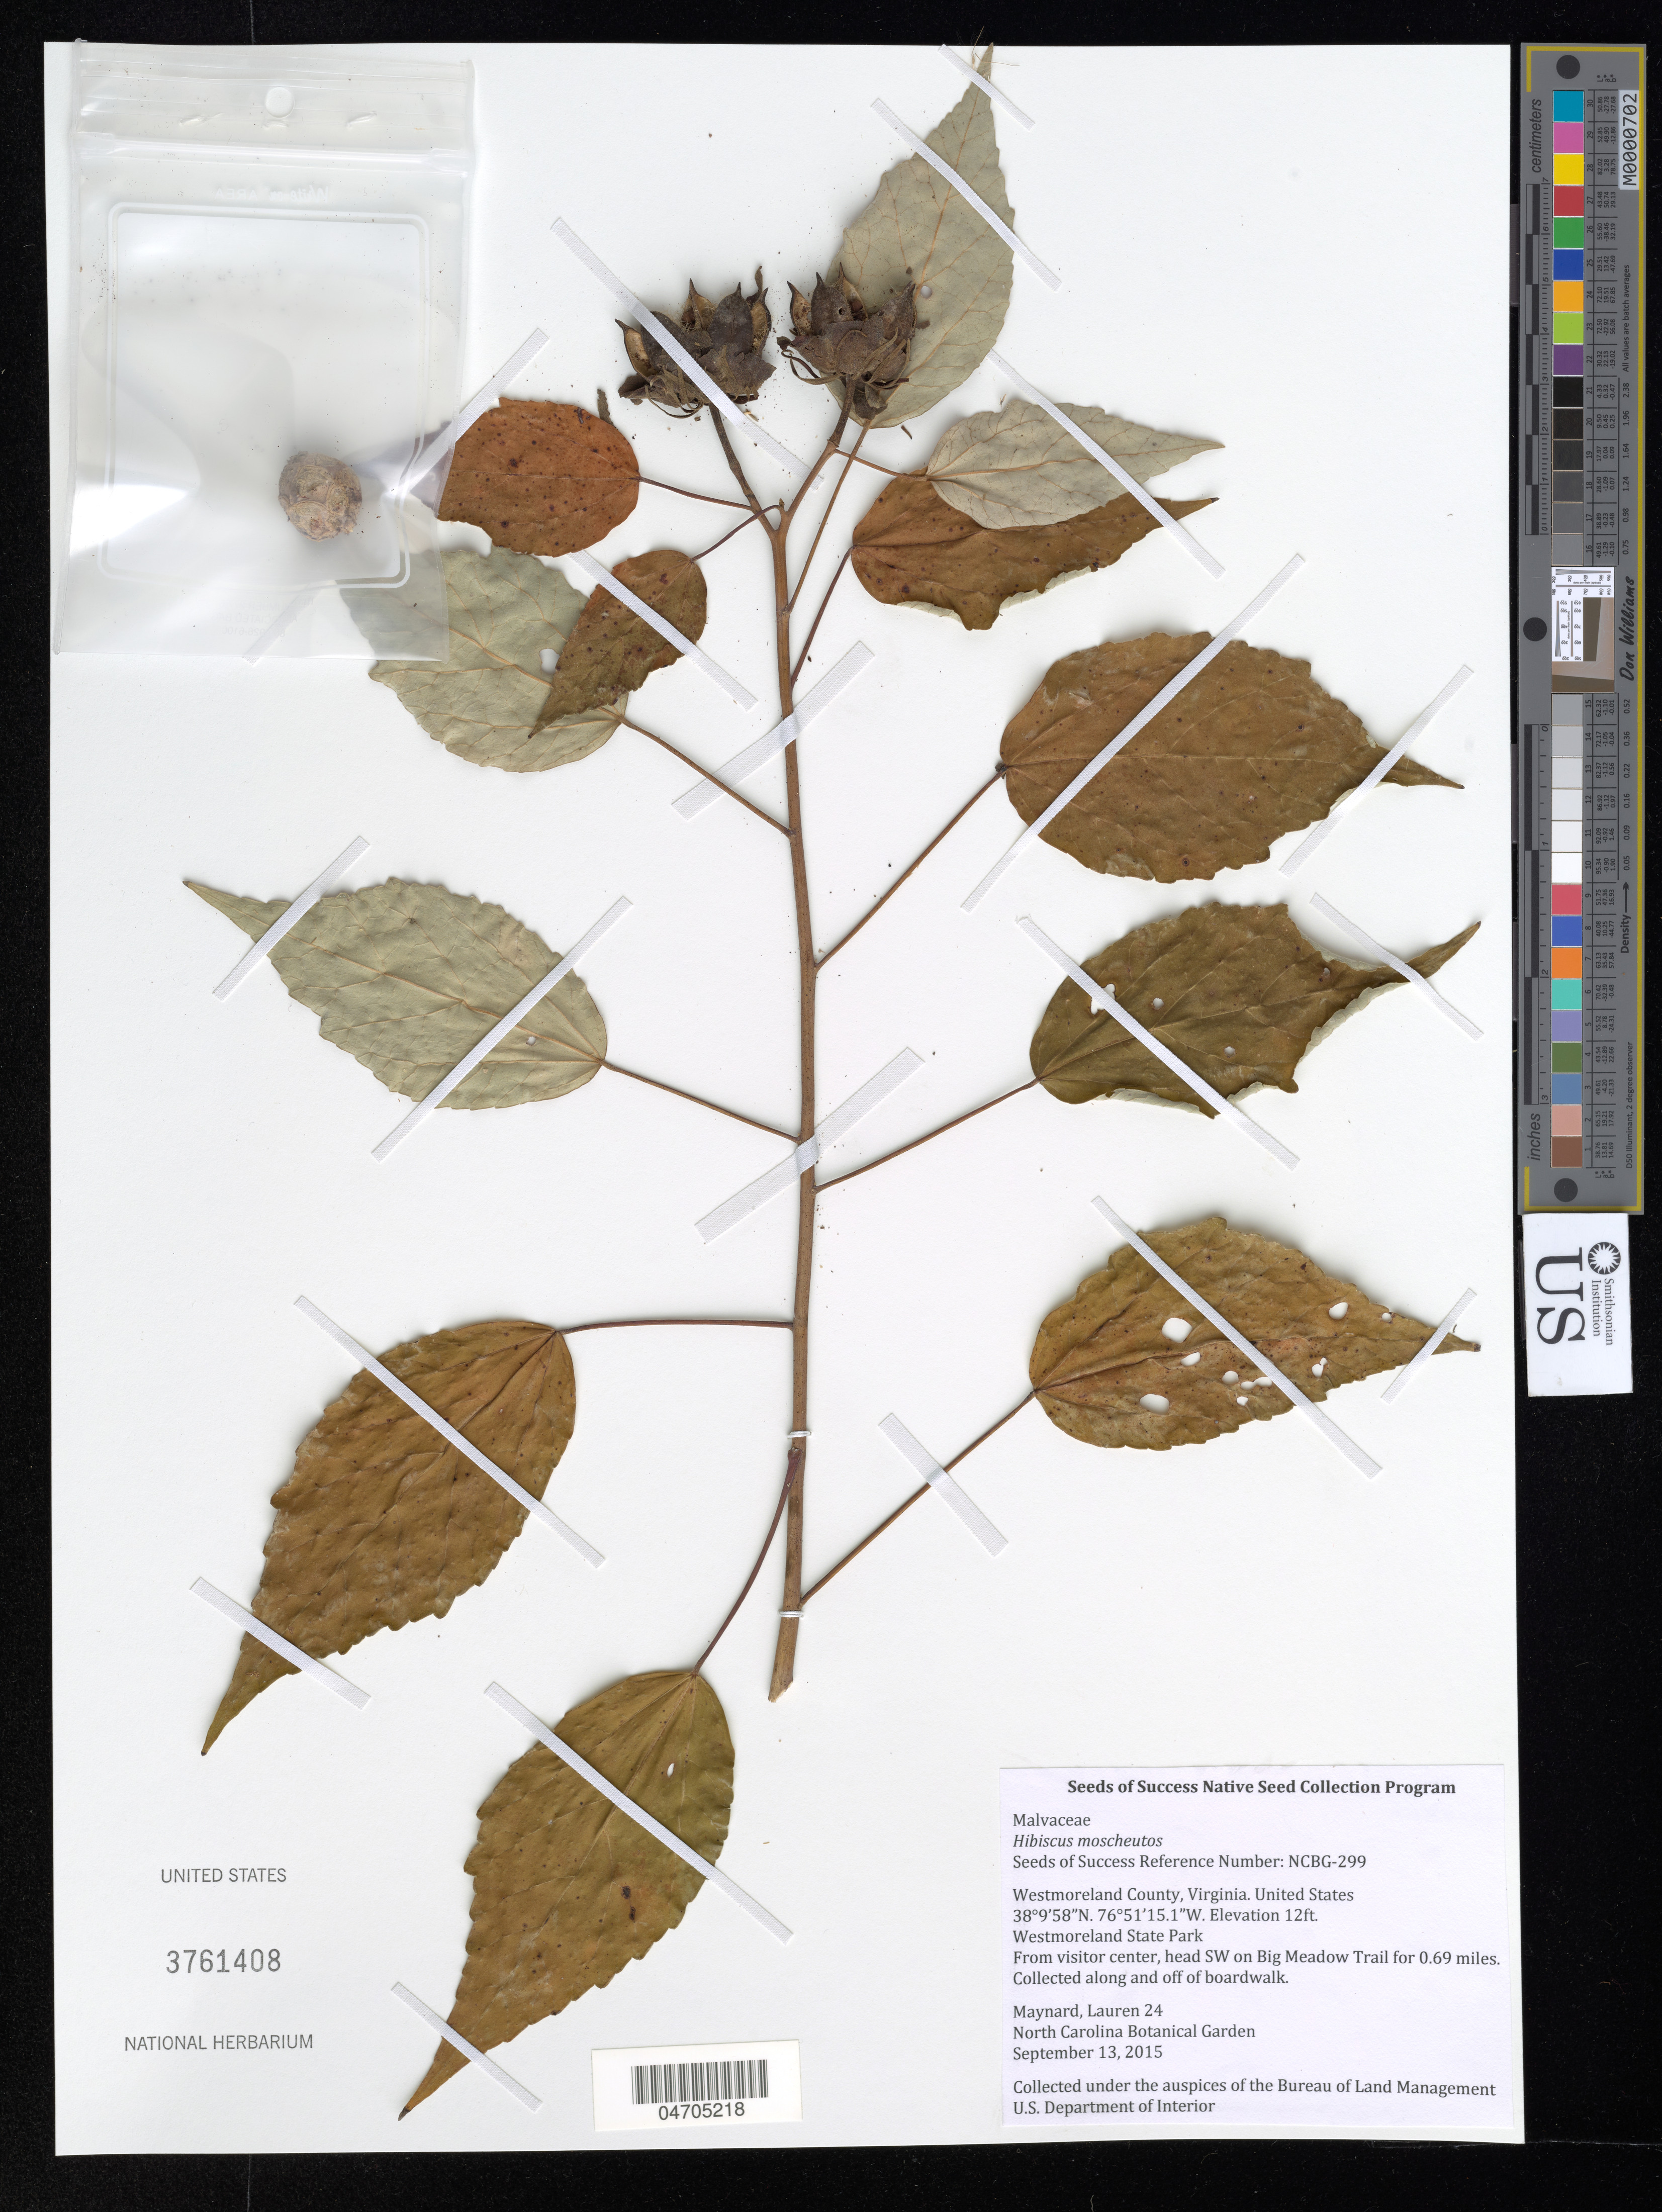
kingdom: Plantae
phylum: Tracheophyta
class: Magnoliopsida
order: Malvales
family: Malvaceae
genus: Hibiscus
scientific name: Hibiscus moscheutos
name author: L.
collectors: L. Maynard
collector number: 24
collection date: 2015-09-13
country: United States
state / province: Virginia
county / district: Westmoreland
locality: Westmoreland County. Westmoreland State Park. From visitor center, head SW on Big Meadow Trail for 0.69 miles. Collected along and off of boardwalk.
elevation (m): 4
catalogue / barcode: US 3761408